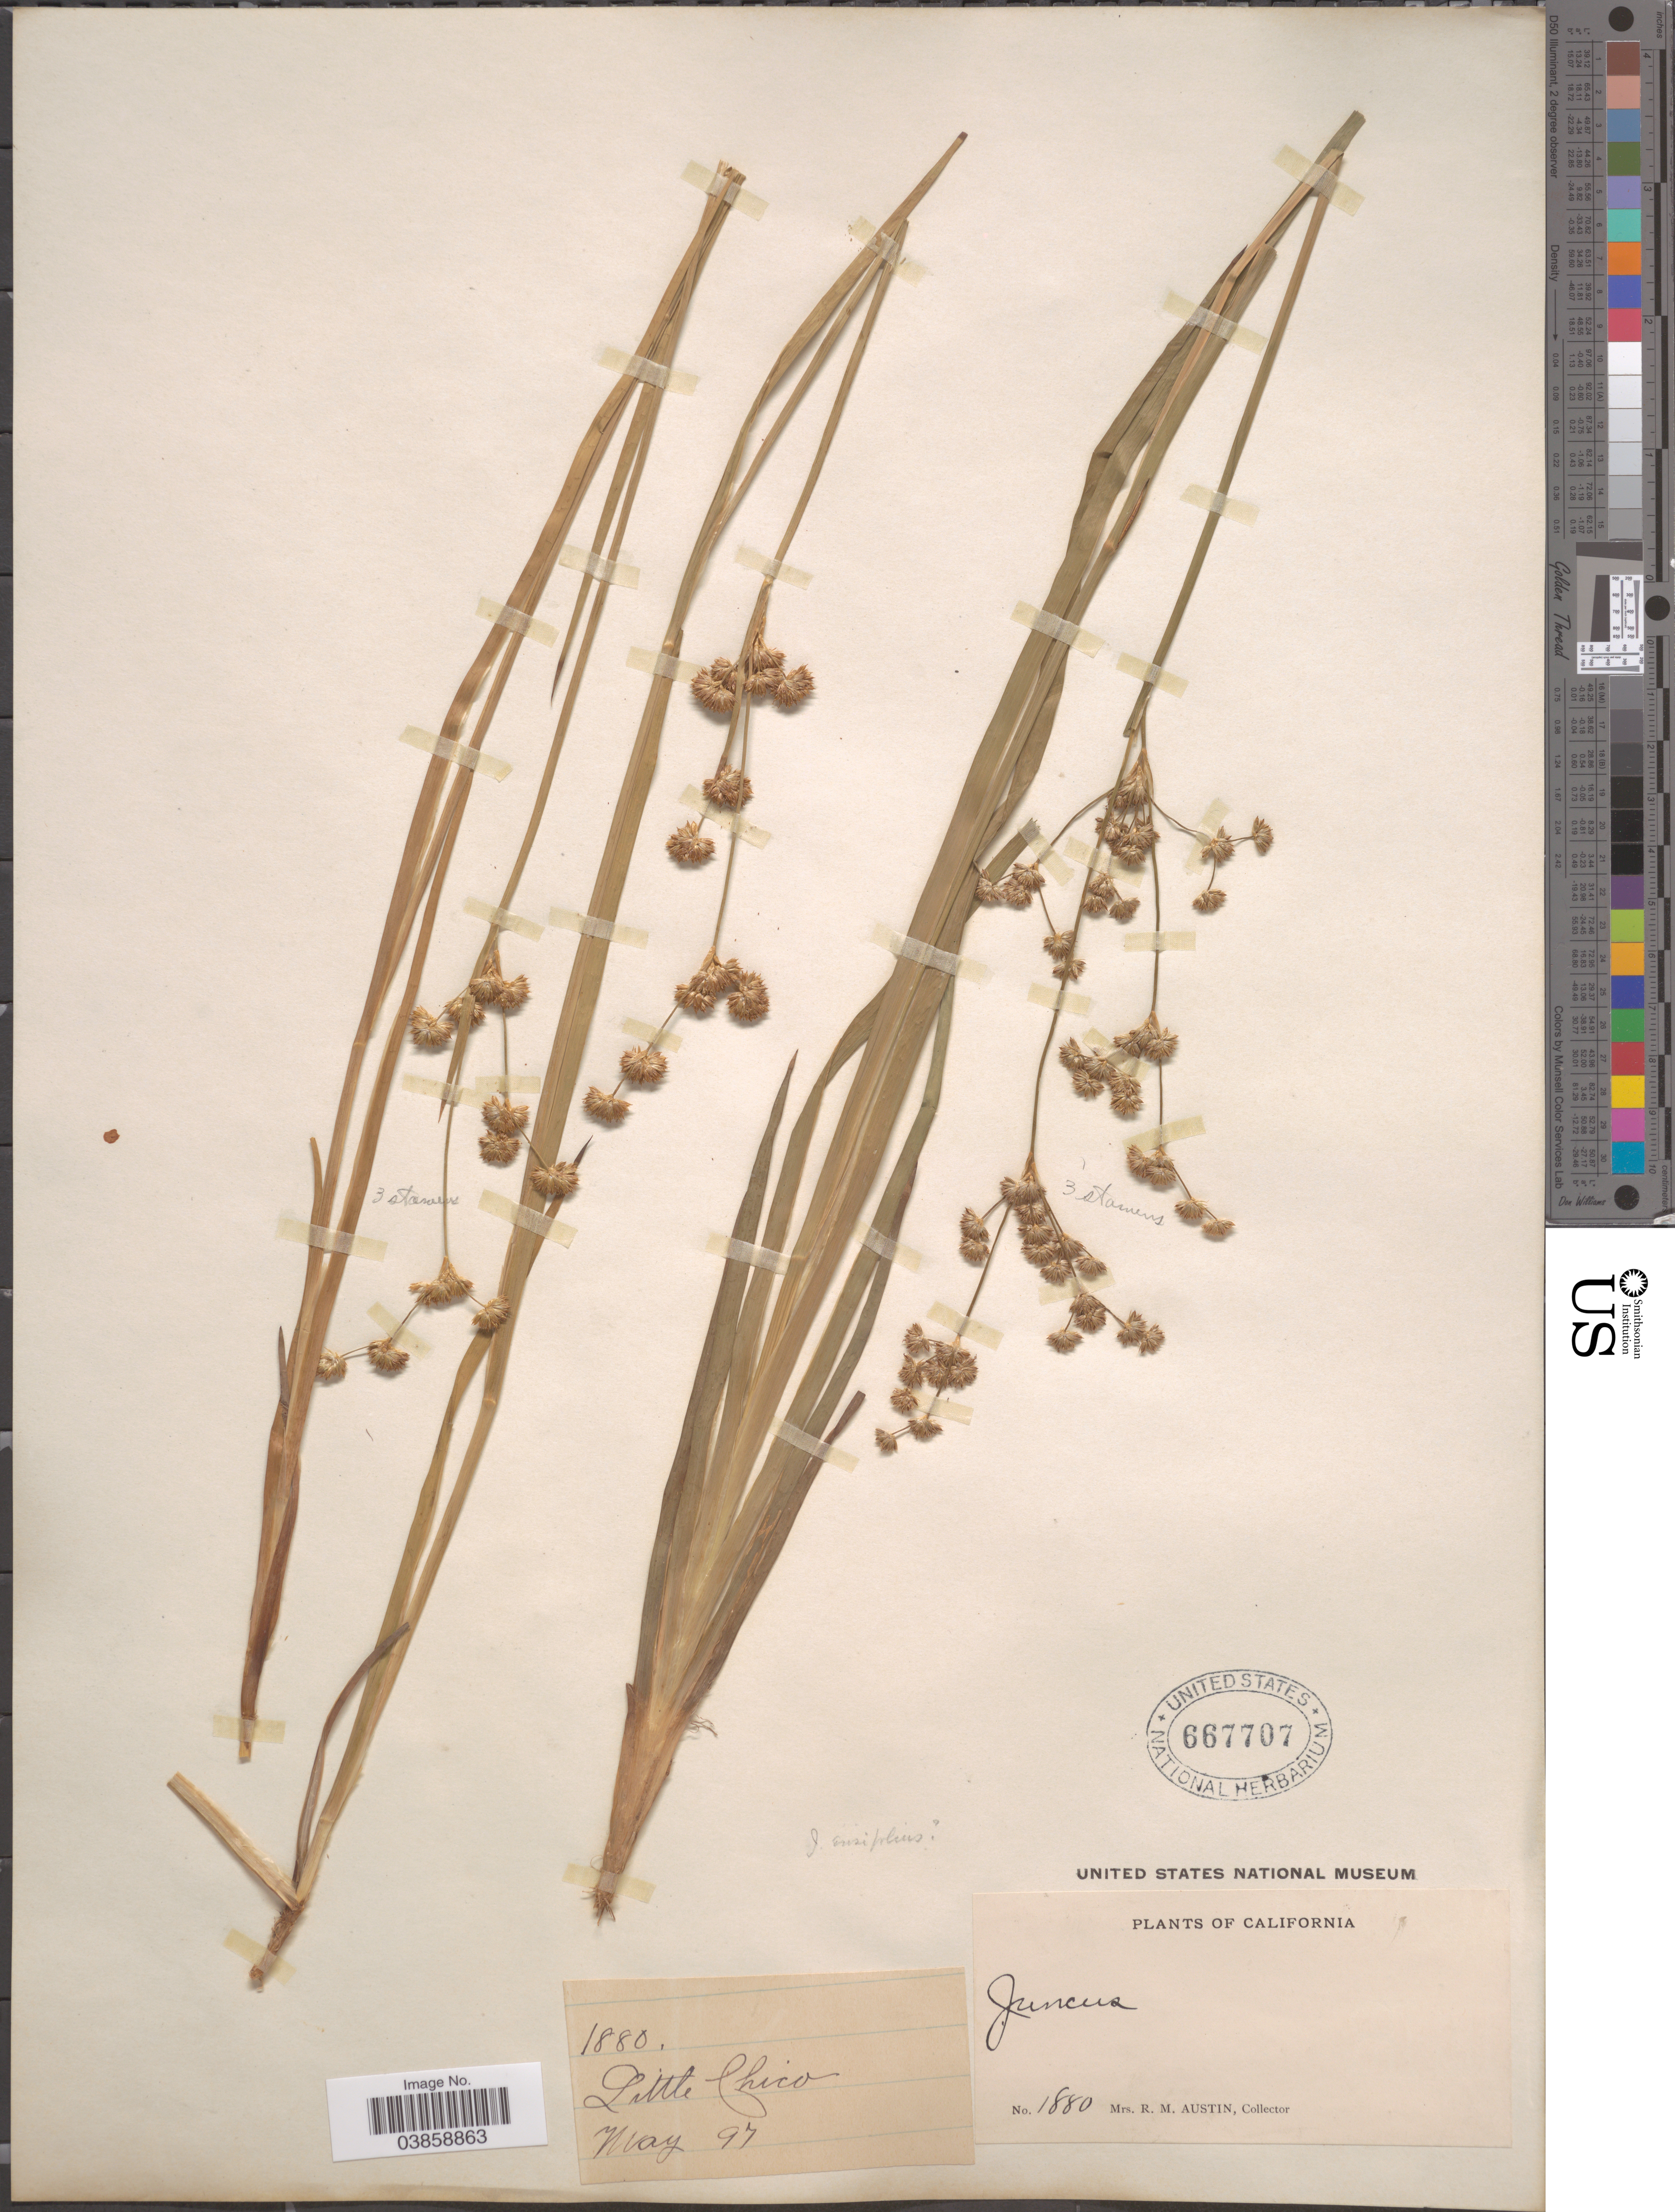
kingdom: Plantae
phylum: Tracheophyta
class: Liliopsida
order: Poales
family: Juncaceae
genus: Juncus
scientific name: Juncus sp.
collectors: R. Austin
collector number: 1880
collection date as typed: Transcribed d/m/y: /5/97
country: United States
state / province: California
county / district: Butte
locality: Little Chico.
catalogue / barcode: US 667707